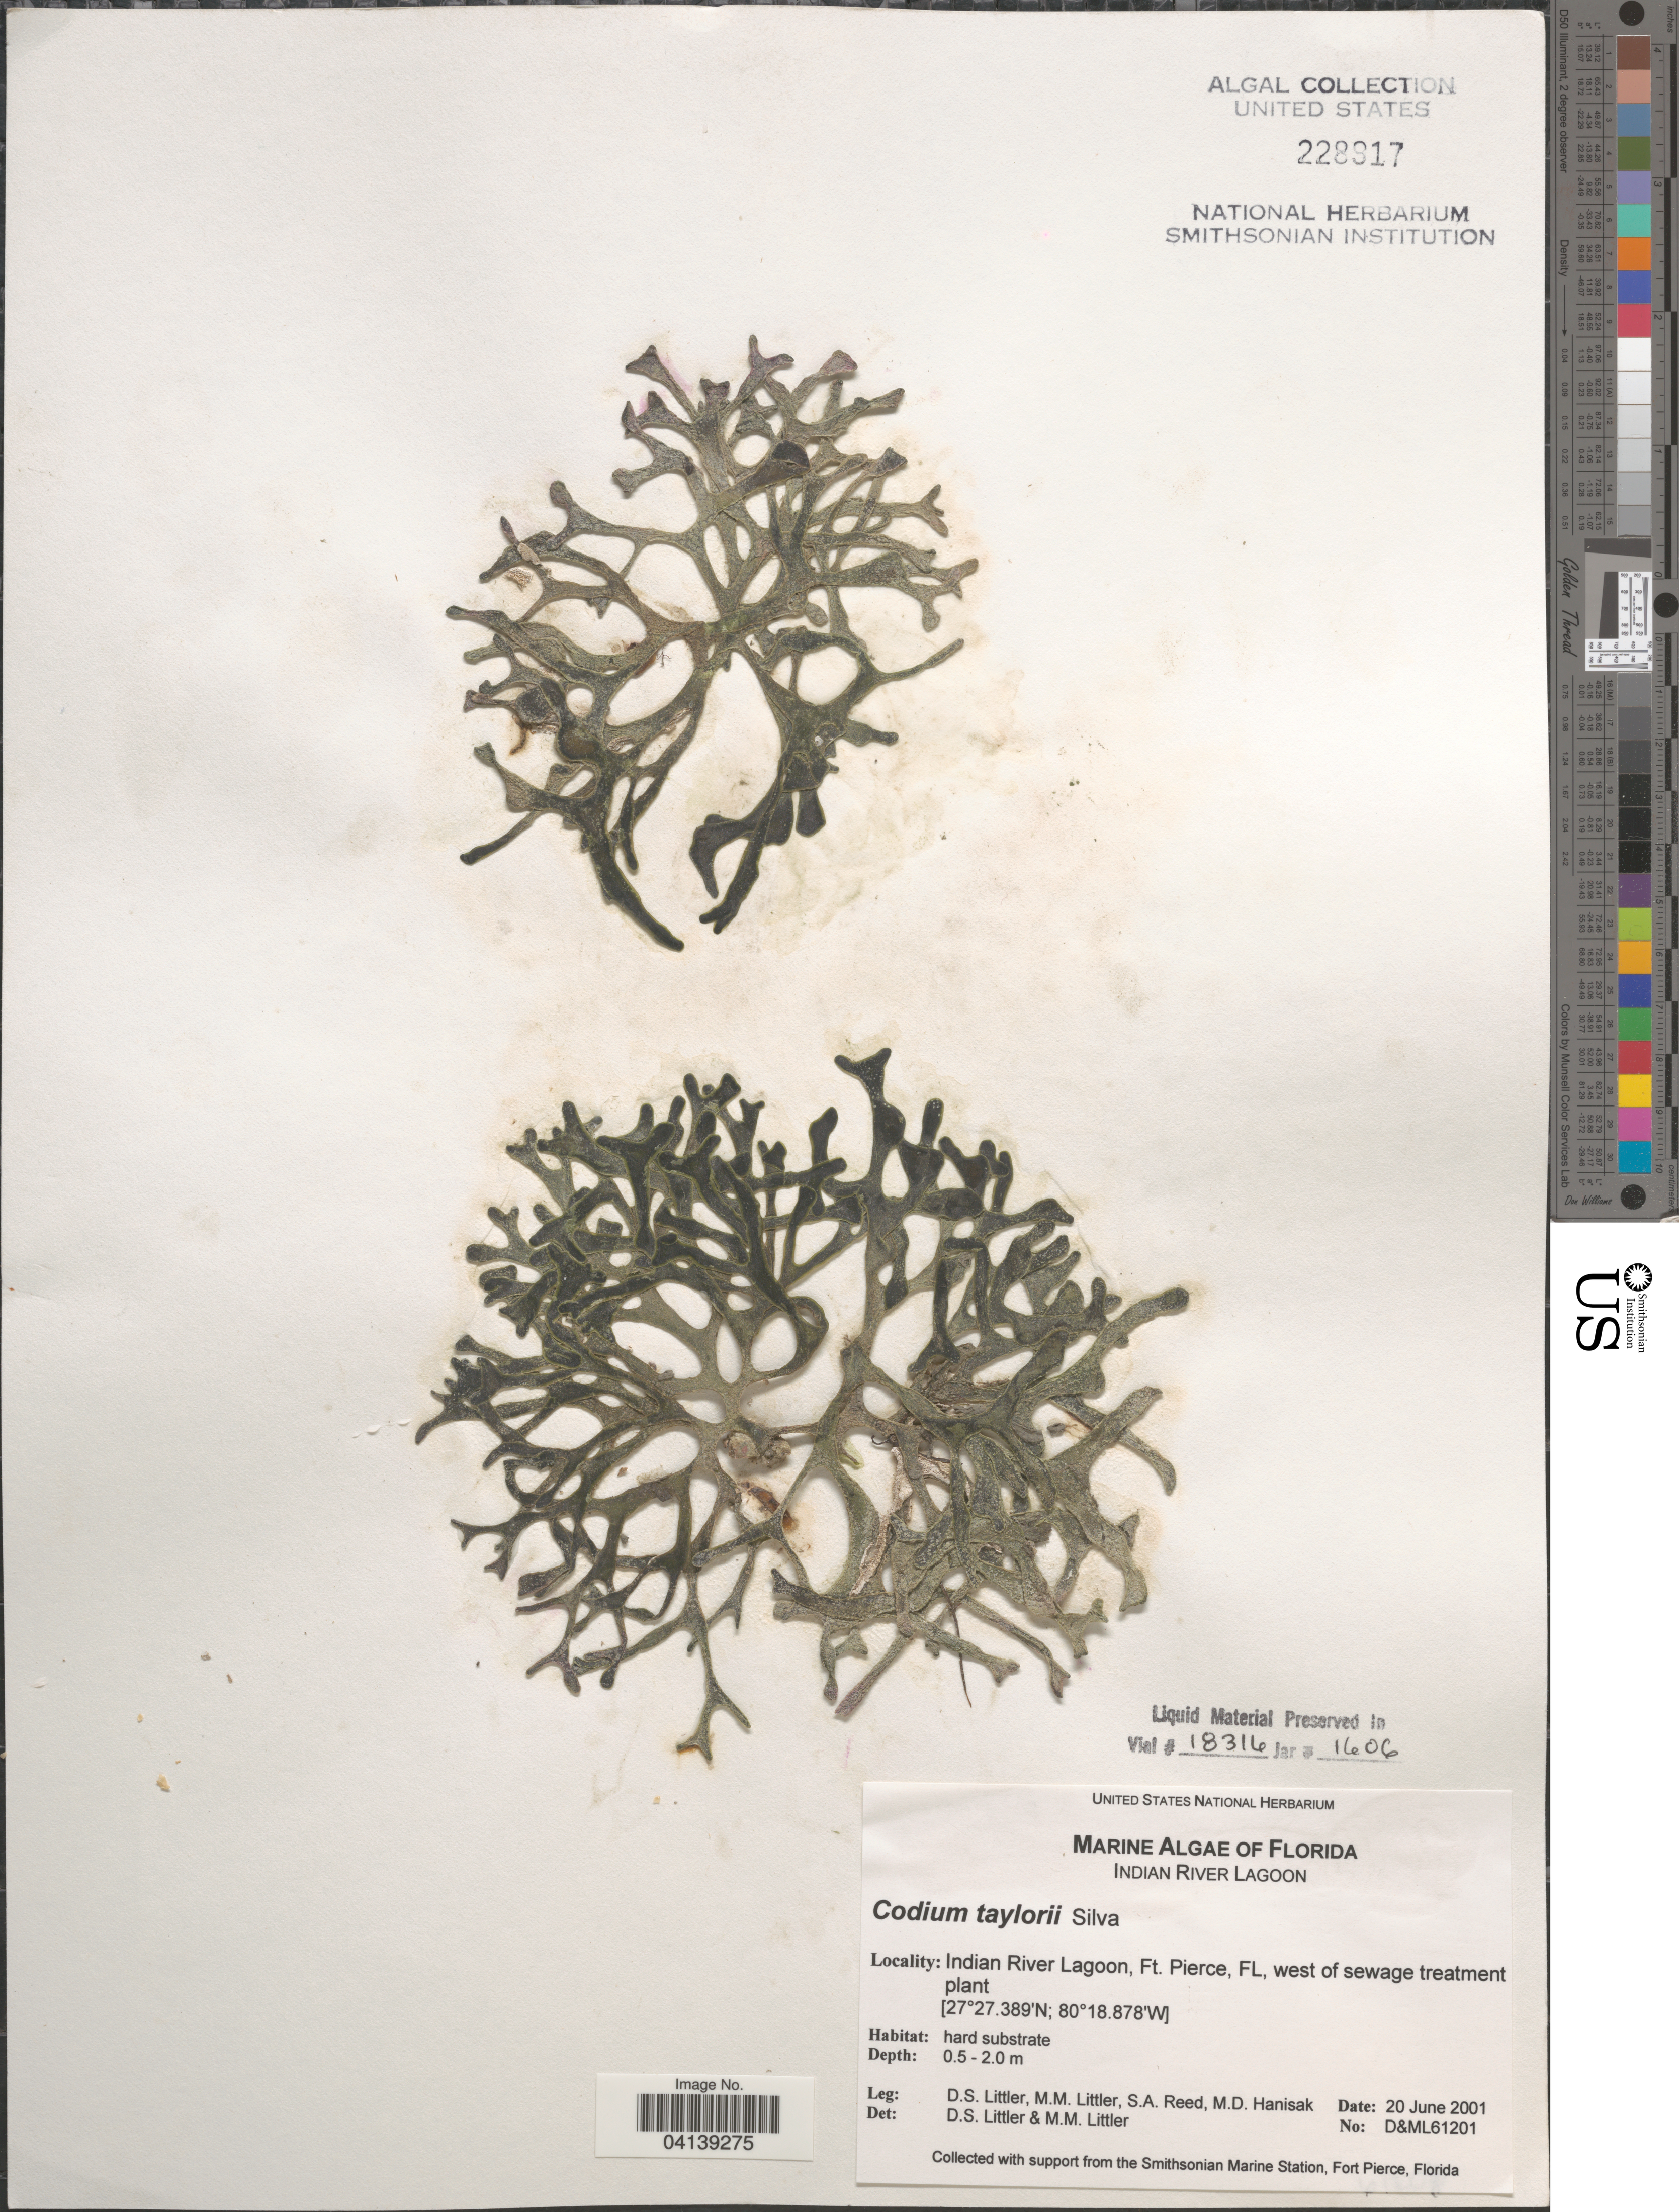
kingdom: Plantae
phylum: Chlorophyta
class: Ulvophyceae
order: Bryopsidales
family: Codiaceae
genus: Codium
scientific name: Codium taylorii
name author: P.C. Silva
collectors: D. S. Littler, S. Reed & M. Hanisak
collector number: D&ML61201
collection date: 2001-06-20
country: United States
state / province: Florida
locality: Indian River Lagoon, Ft. Pierce, west of sewage treatment plant.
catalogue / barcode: US 228917